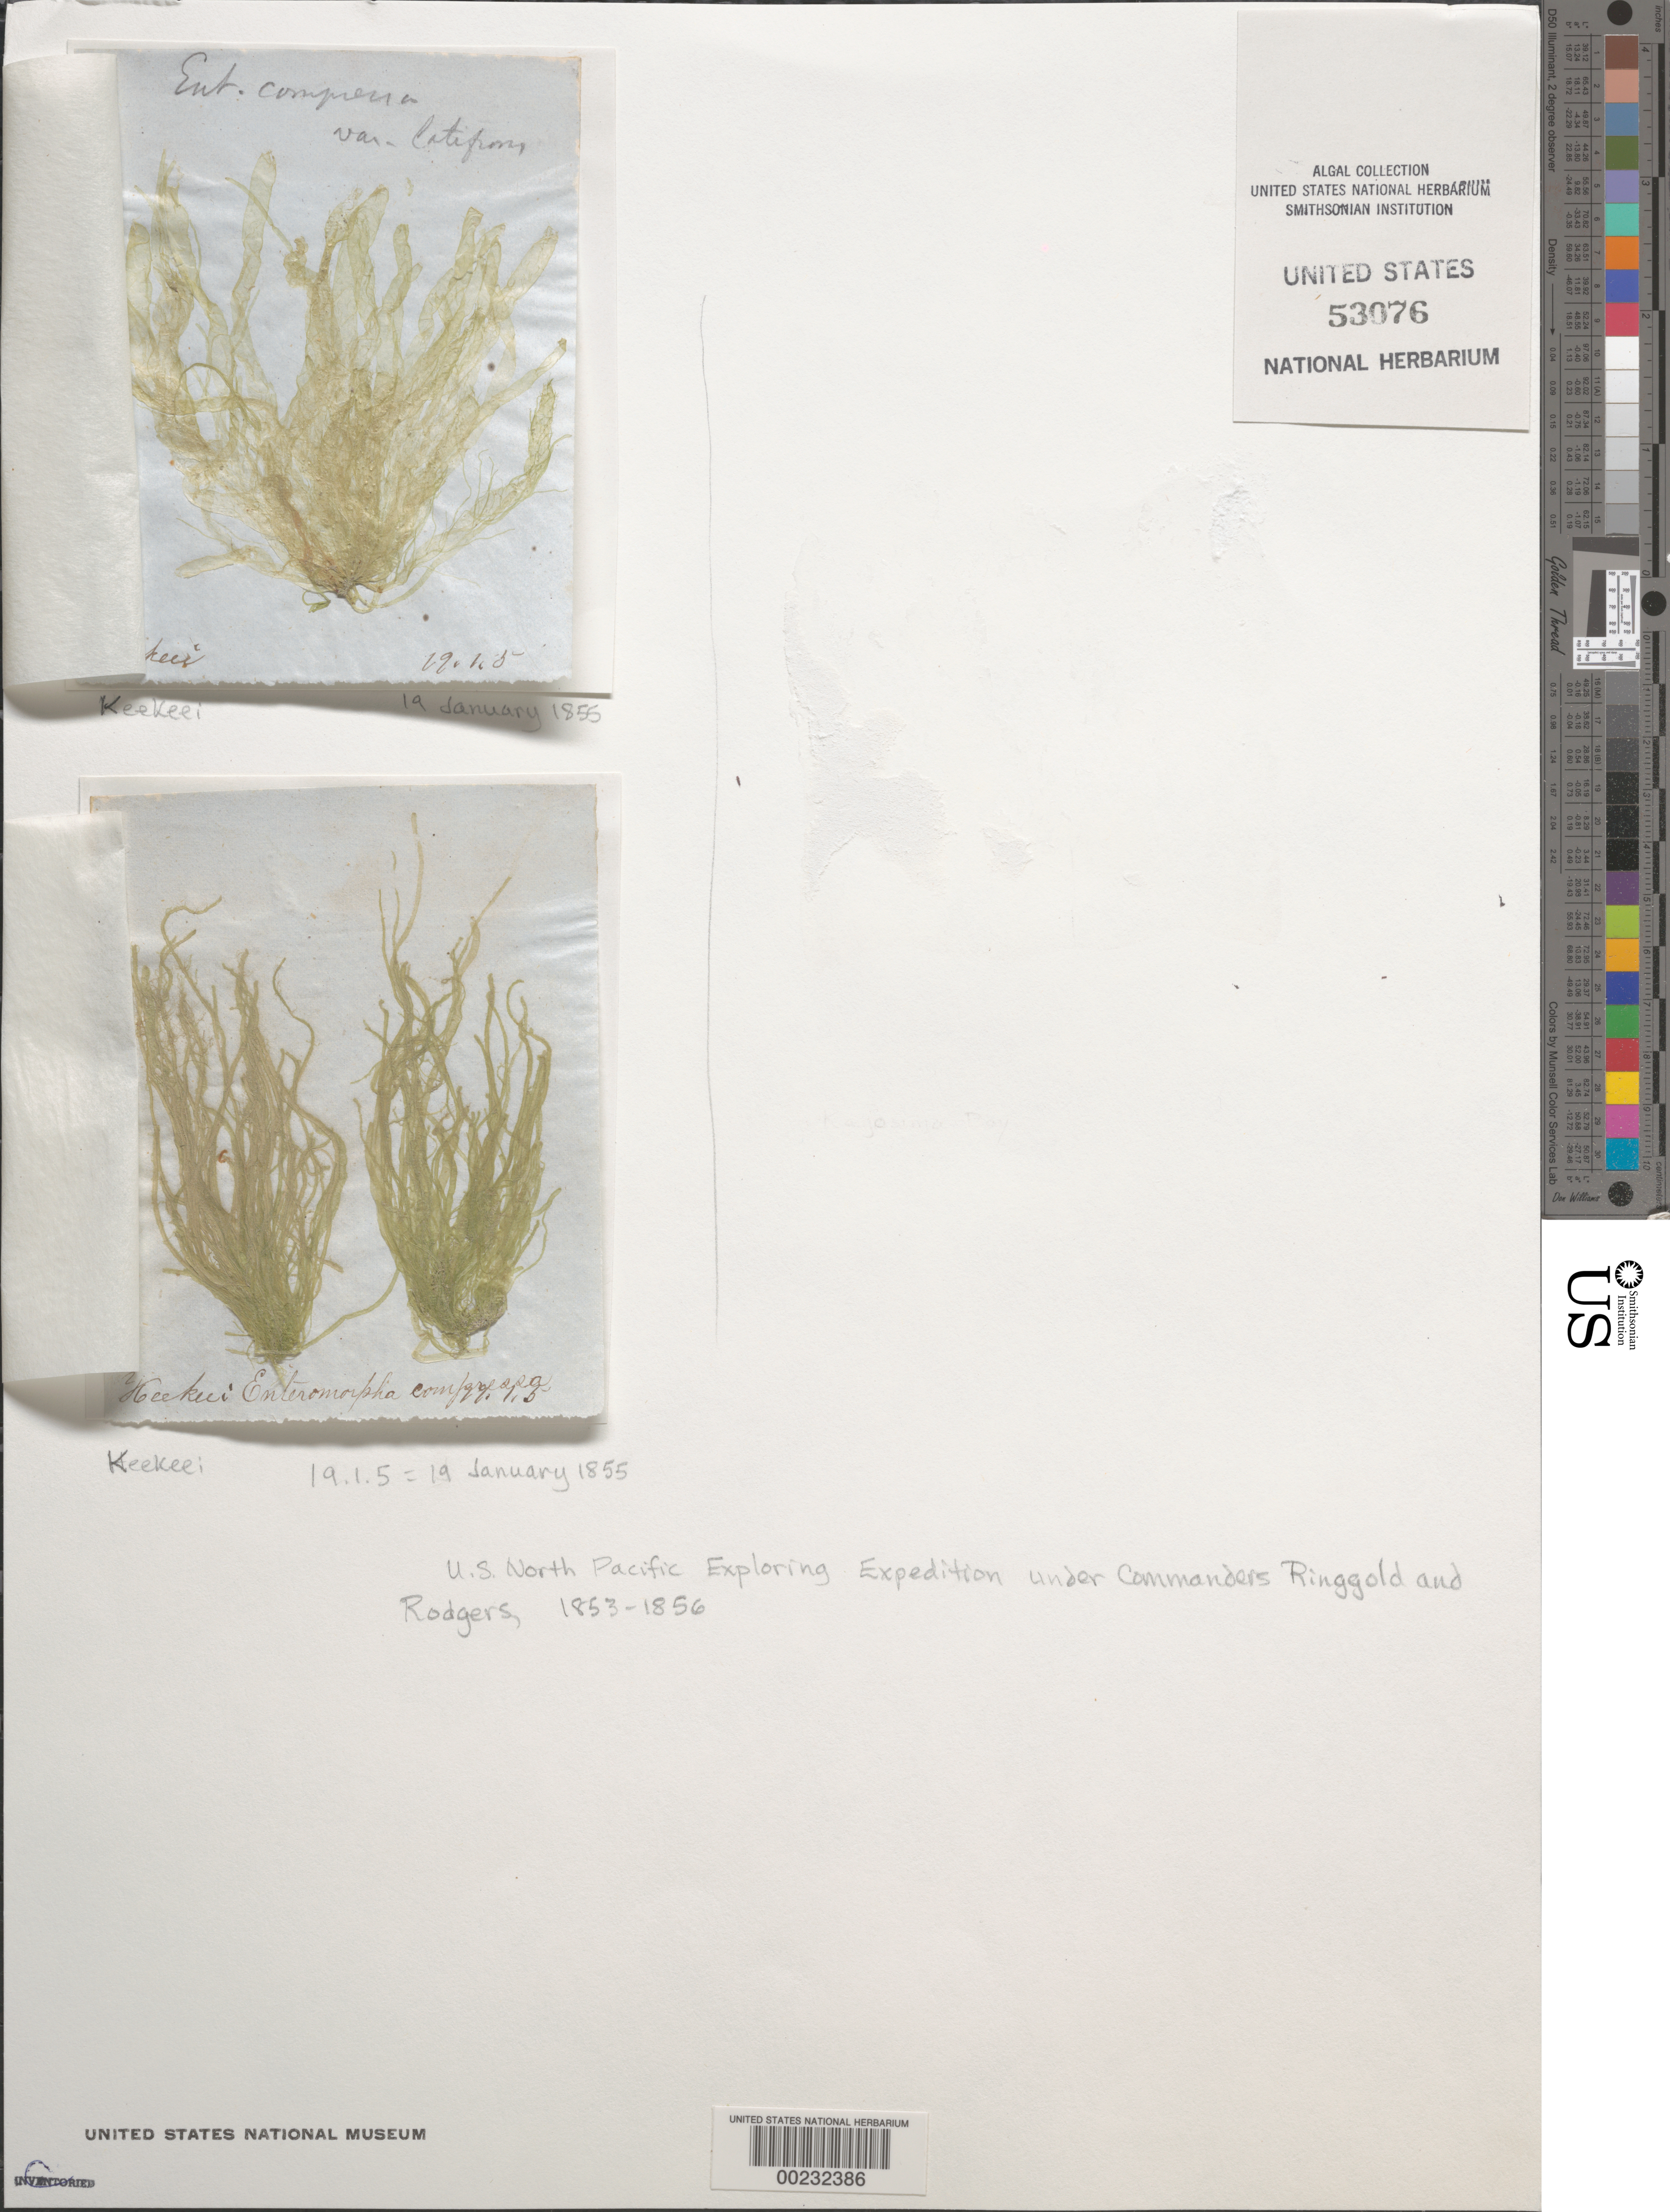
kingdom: Plantae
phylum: Chlorophyta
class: Ulvophyceae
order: Ulvales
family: Ulvaceae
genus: Ulva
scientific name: Ulva compressa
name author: L.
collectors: C. Wright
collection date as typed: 19 Jan 1855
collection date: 1855-01-19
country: Japan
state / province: Kagosima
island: Kikaishima (Keekeei)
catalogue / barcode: US 53076